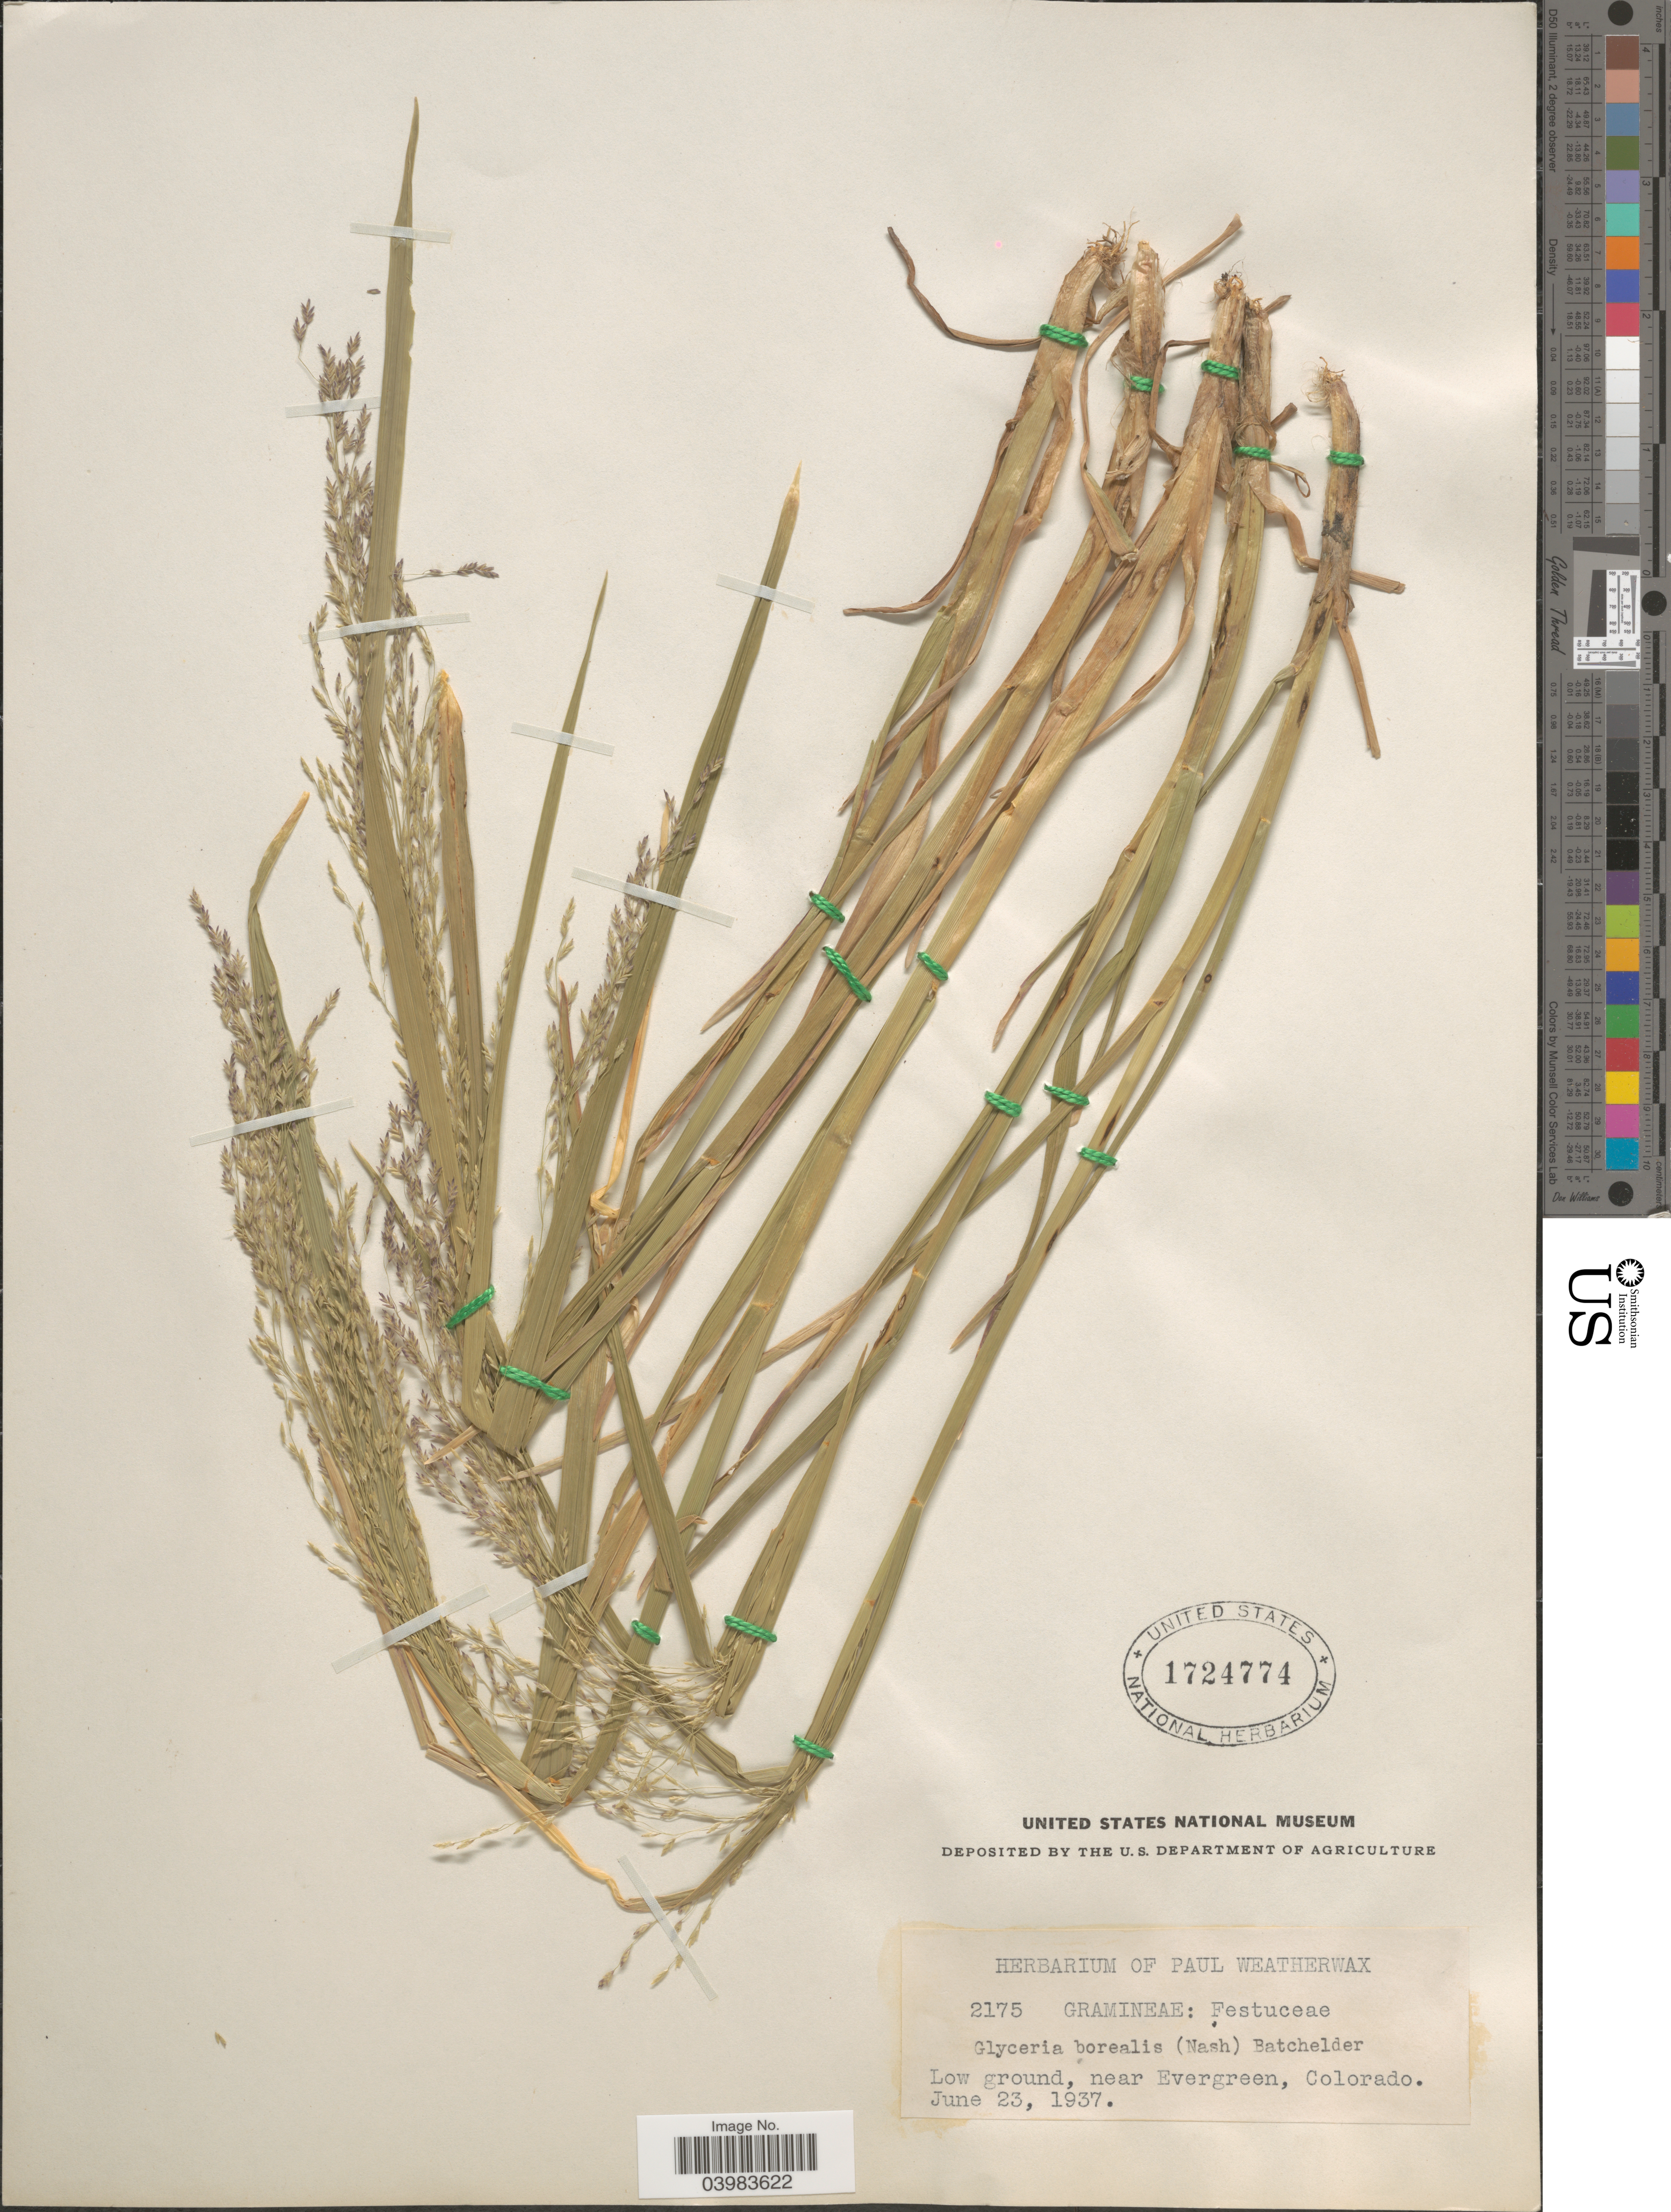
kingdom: Plantae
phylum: Tracheophyta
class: Liliopsida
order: Poales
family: Poaceae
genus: Glyceria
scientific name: Glyceria grandis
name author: S. Watson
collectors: Ex herb. Paul Weatherwax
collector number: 2175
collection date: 1937-06-23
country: United States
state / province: Colorado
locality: Low ground, near Evergreen.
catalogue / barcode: US 1724774